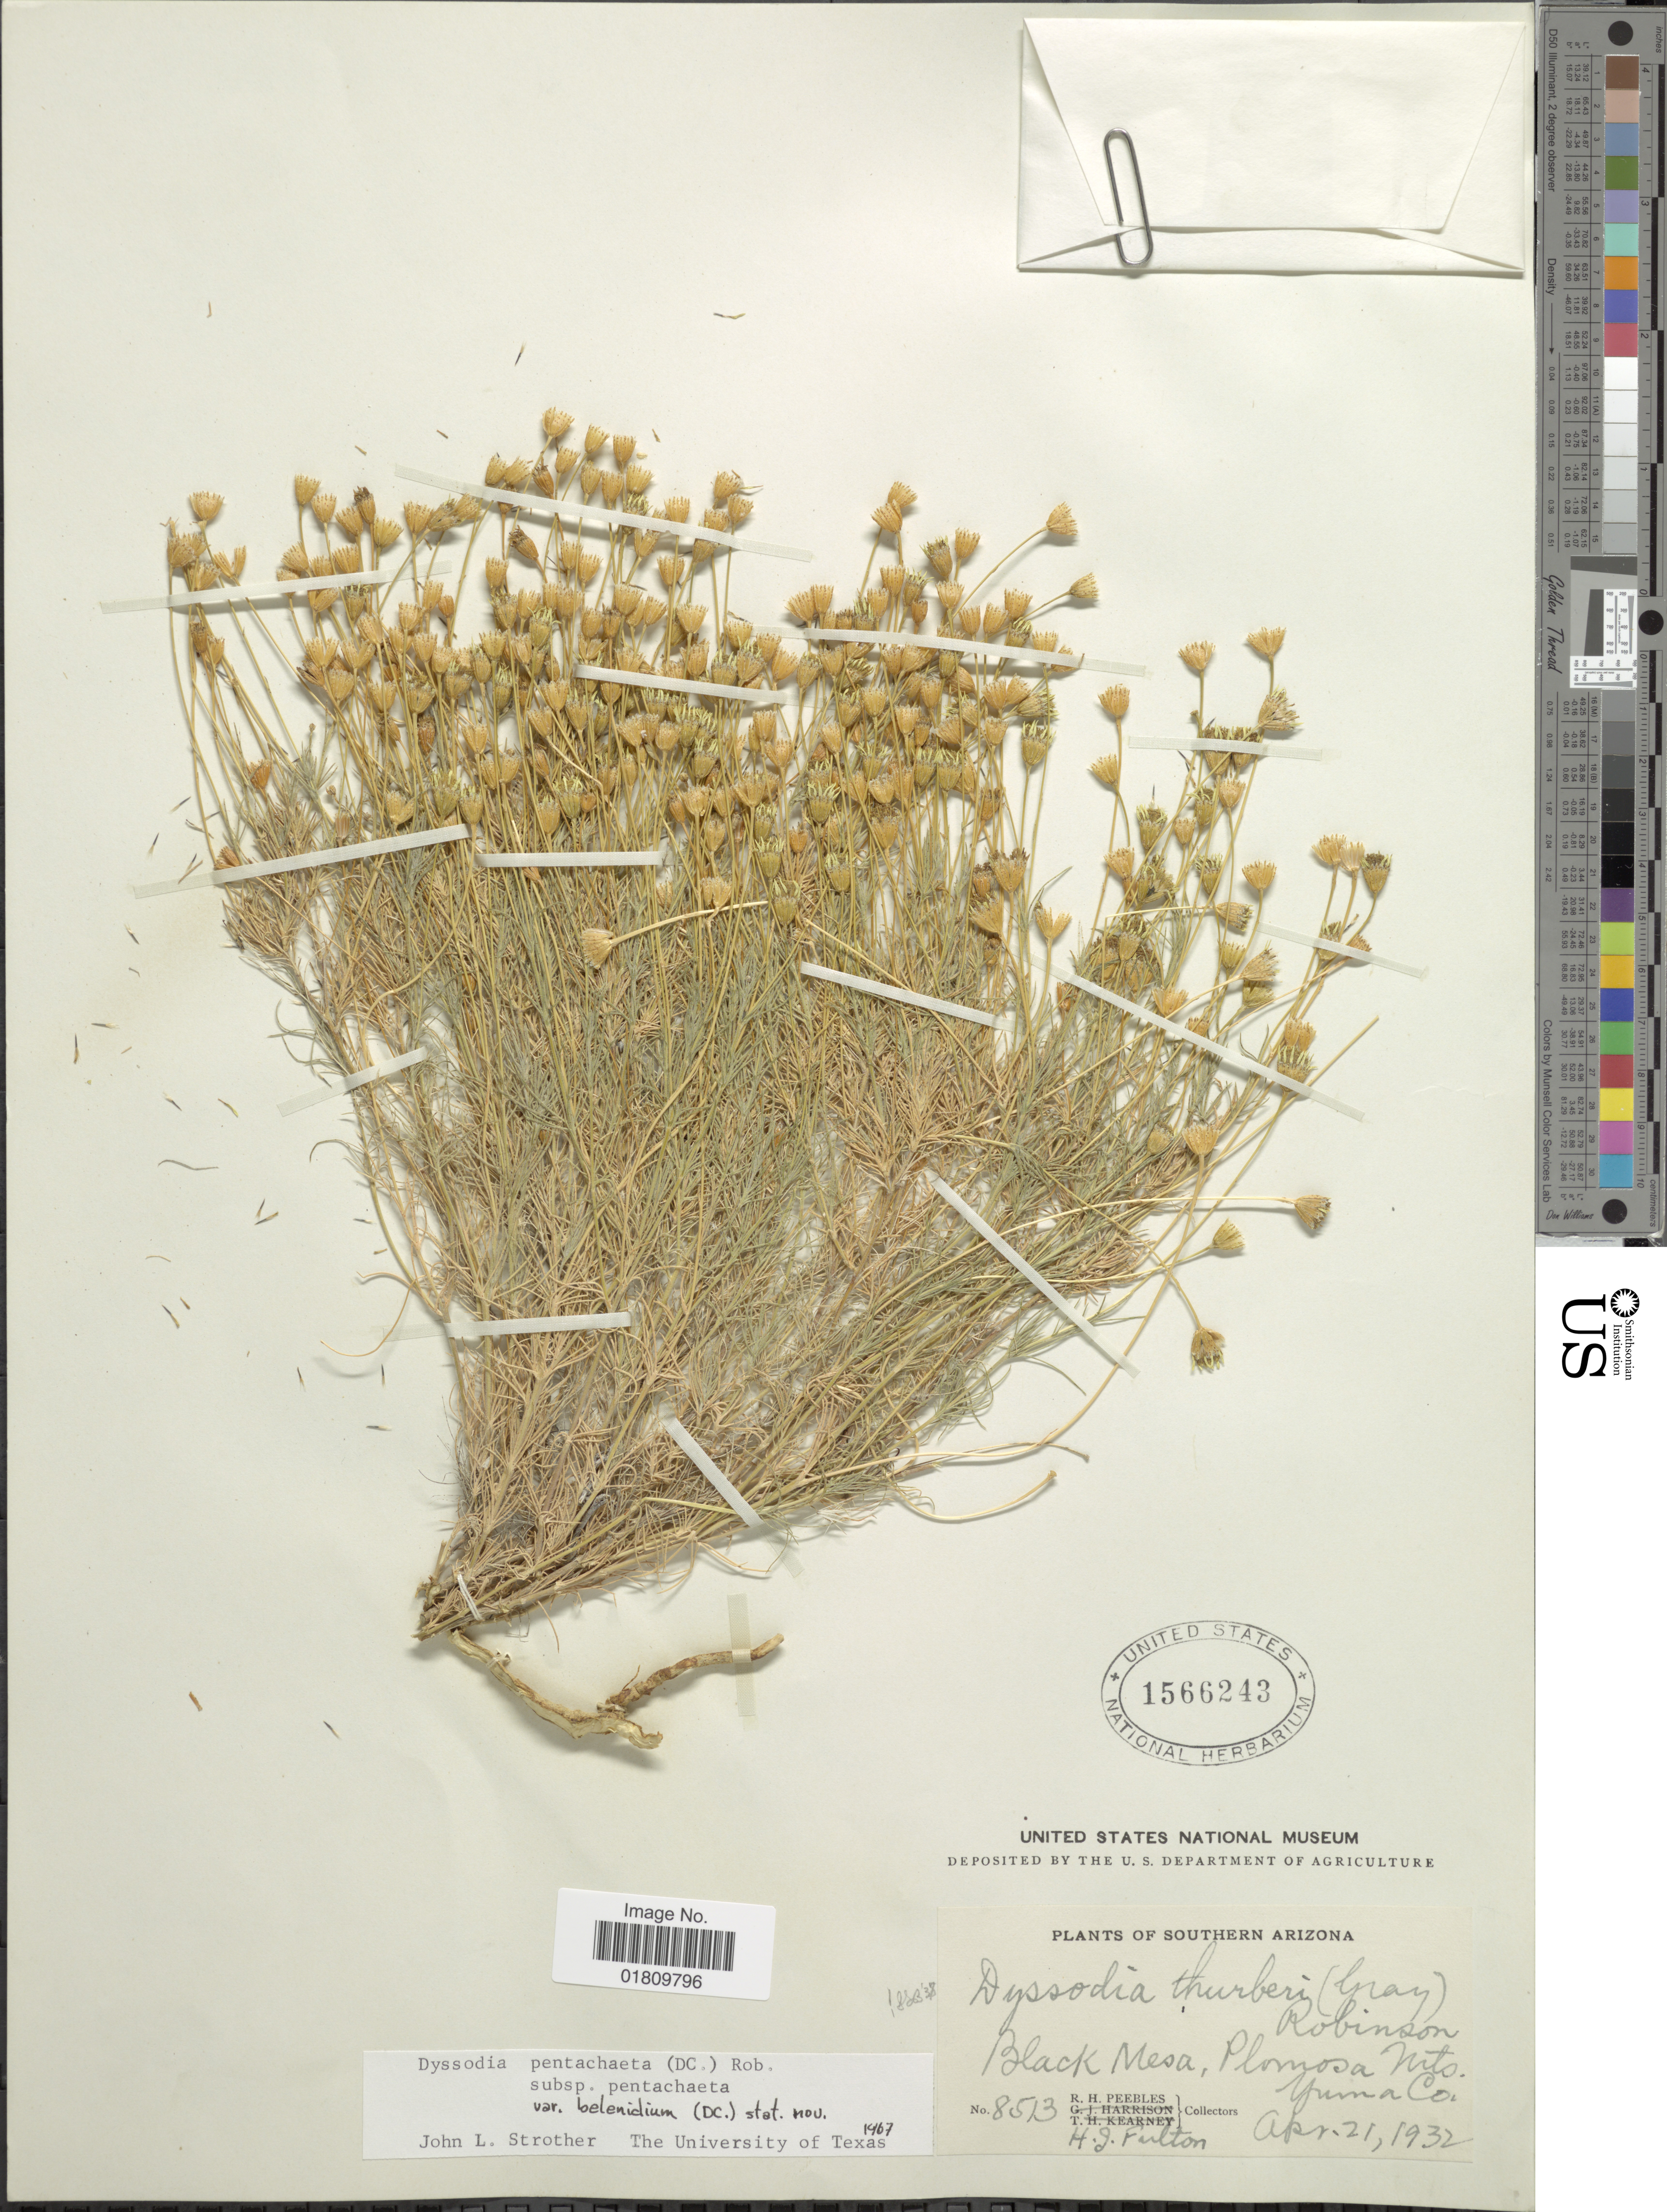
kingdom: Plantae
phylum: Tracheophyta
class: Magnoliopsida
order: Asterales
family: Asteraceae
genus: Thymophylla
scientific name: Thymophylla pentachaeta var. belenidium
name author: (DC.) Strother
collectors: R. H. Peebles & H. Fulton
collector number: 8513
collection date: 1932-04-21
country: United States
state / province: Arizona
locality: Southern Arizona, Black Mesa, Plomosa Mts., Yuma Co.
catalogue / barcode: US 1566243